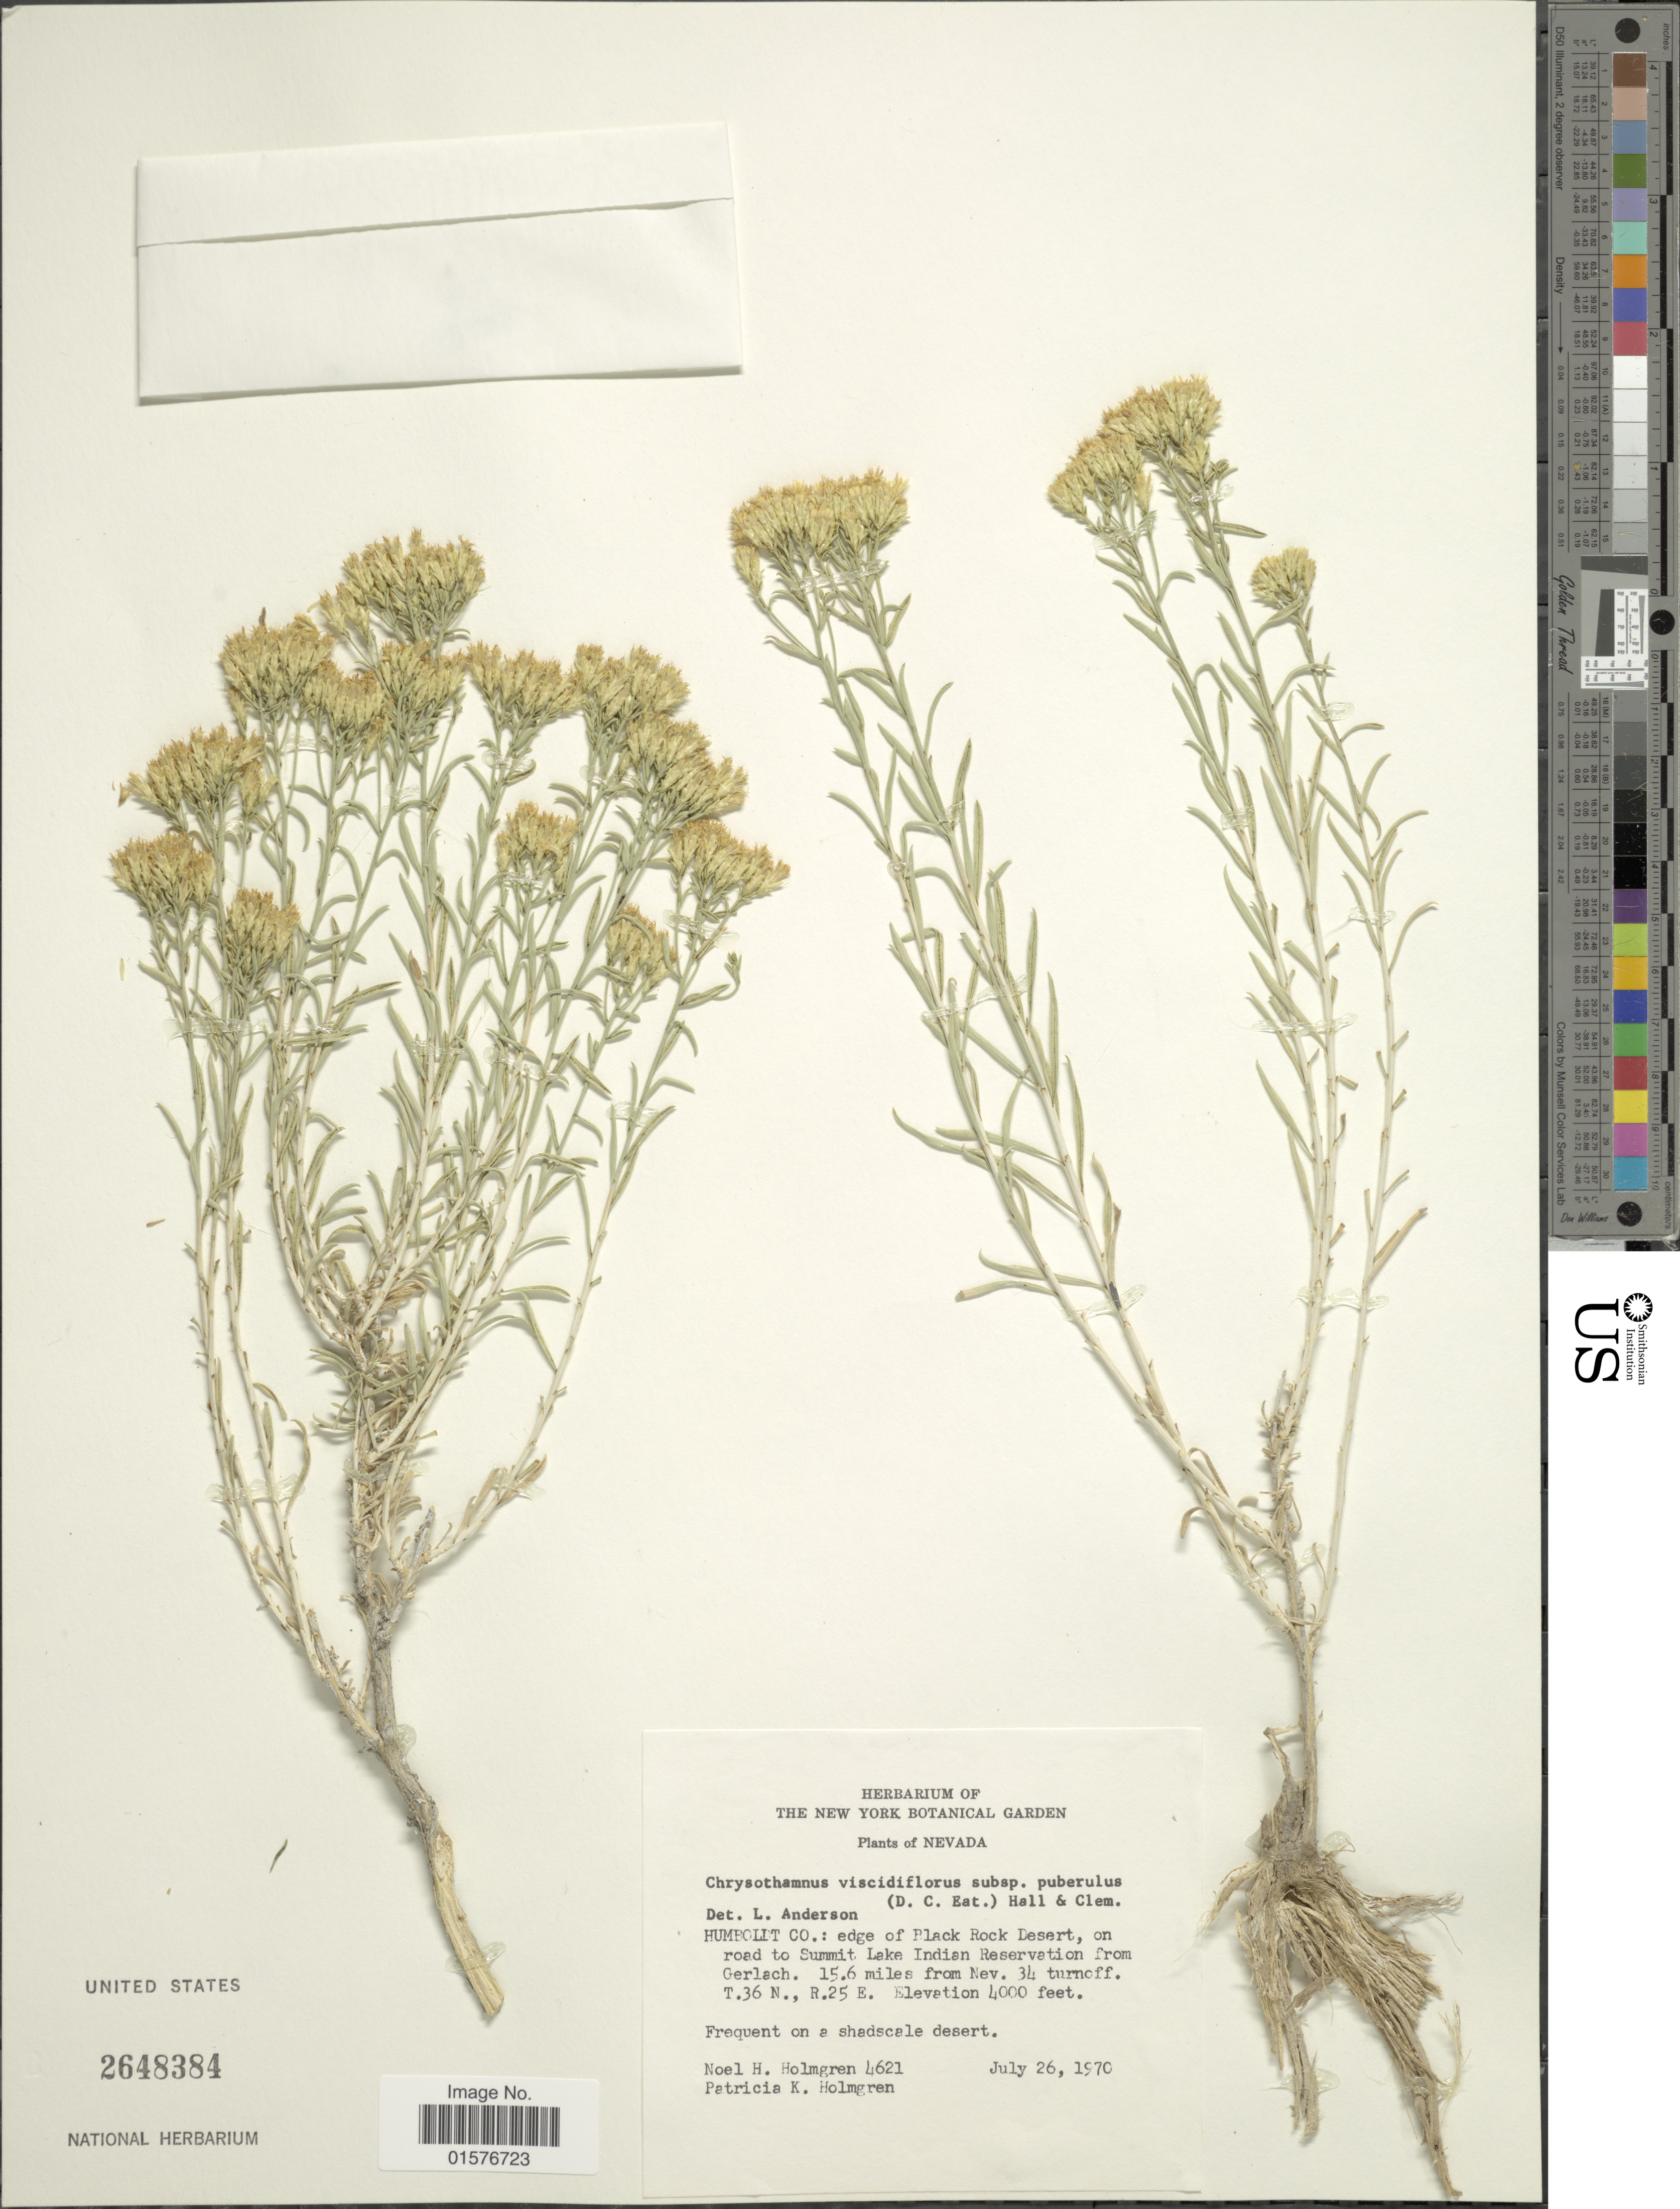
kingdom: Plantae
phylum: Tracheophyta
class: Magnoliopsida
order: Asterales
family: Asteraceae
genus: Chrysothamnus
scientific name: Chrysothamnus viscidiflorus subsp. puberulus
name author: (D.C. Eaton) H.M. Hall & Clem.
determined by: Urbatsch, Lowell E., Curator (LSU), Louisiana State University (UNITED STATES)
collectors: N. H. Holmgren & P. K. Holmgren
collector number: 4621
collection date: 1970-07-26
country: United States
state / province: Nevada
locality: Humbolet Co.: edge of Black Rock Desert, on road to Summit Lake Indian Reservation from Gerlach, 15.6 miles from Nev. 34 turnoff. T.36N., R.25E.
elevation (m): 1219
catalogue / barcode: US 2648384